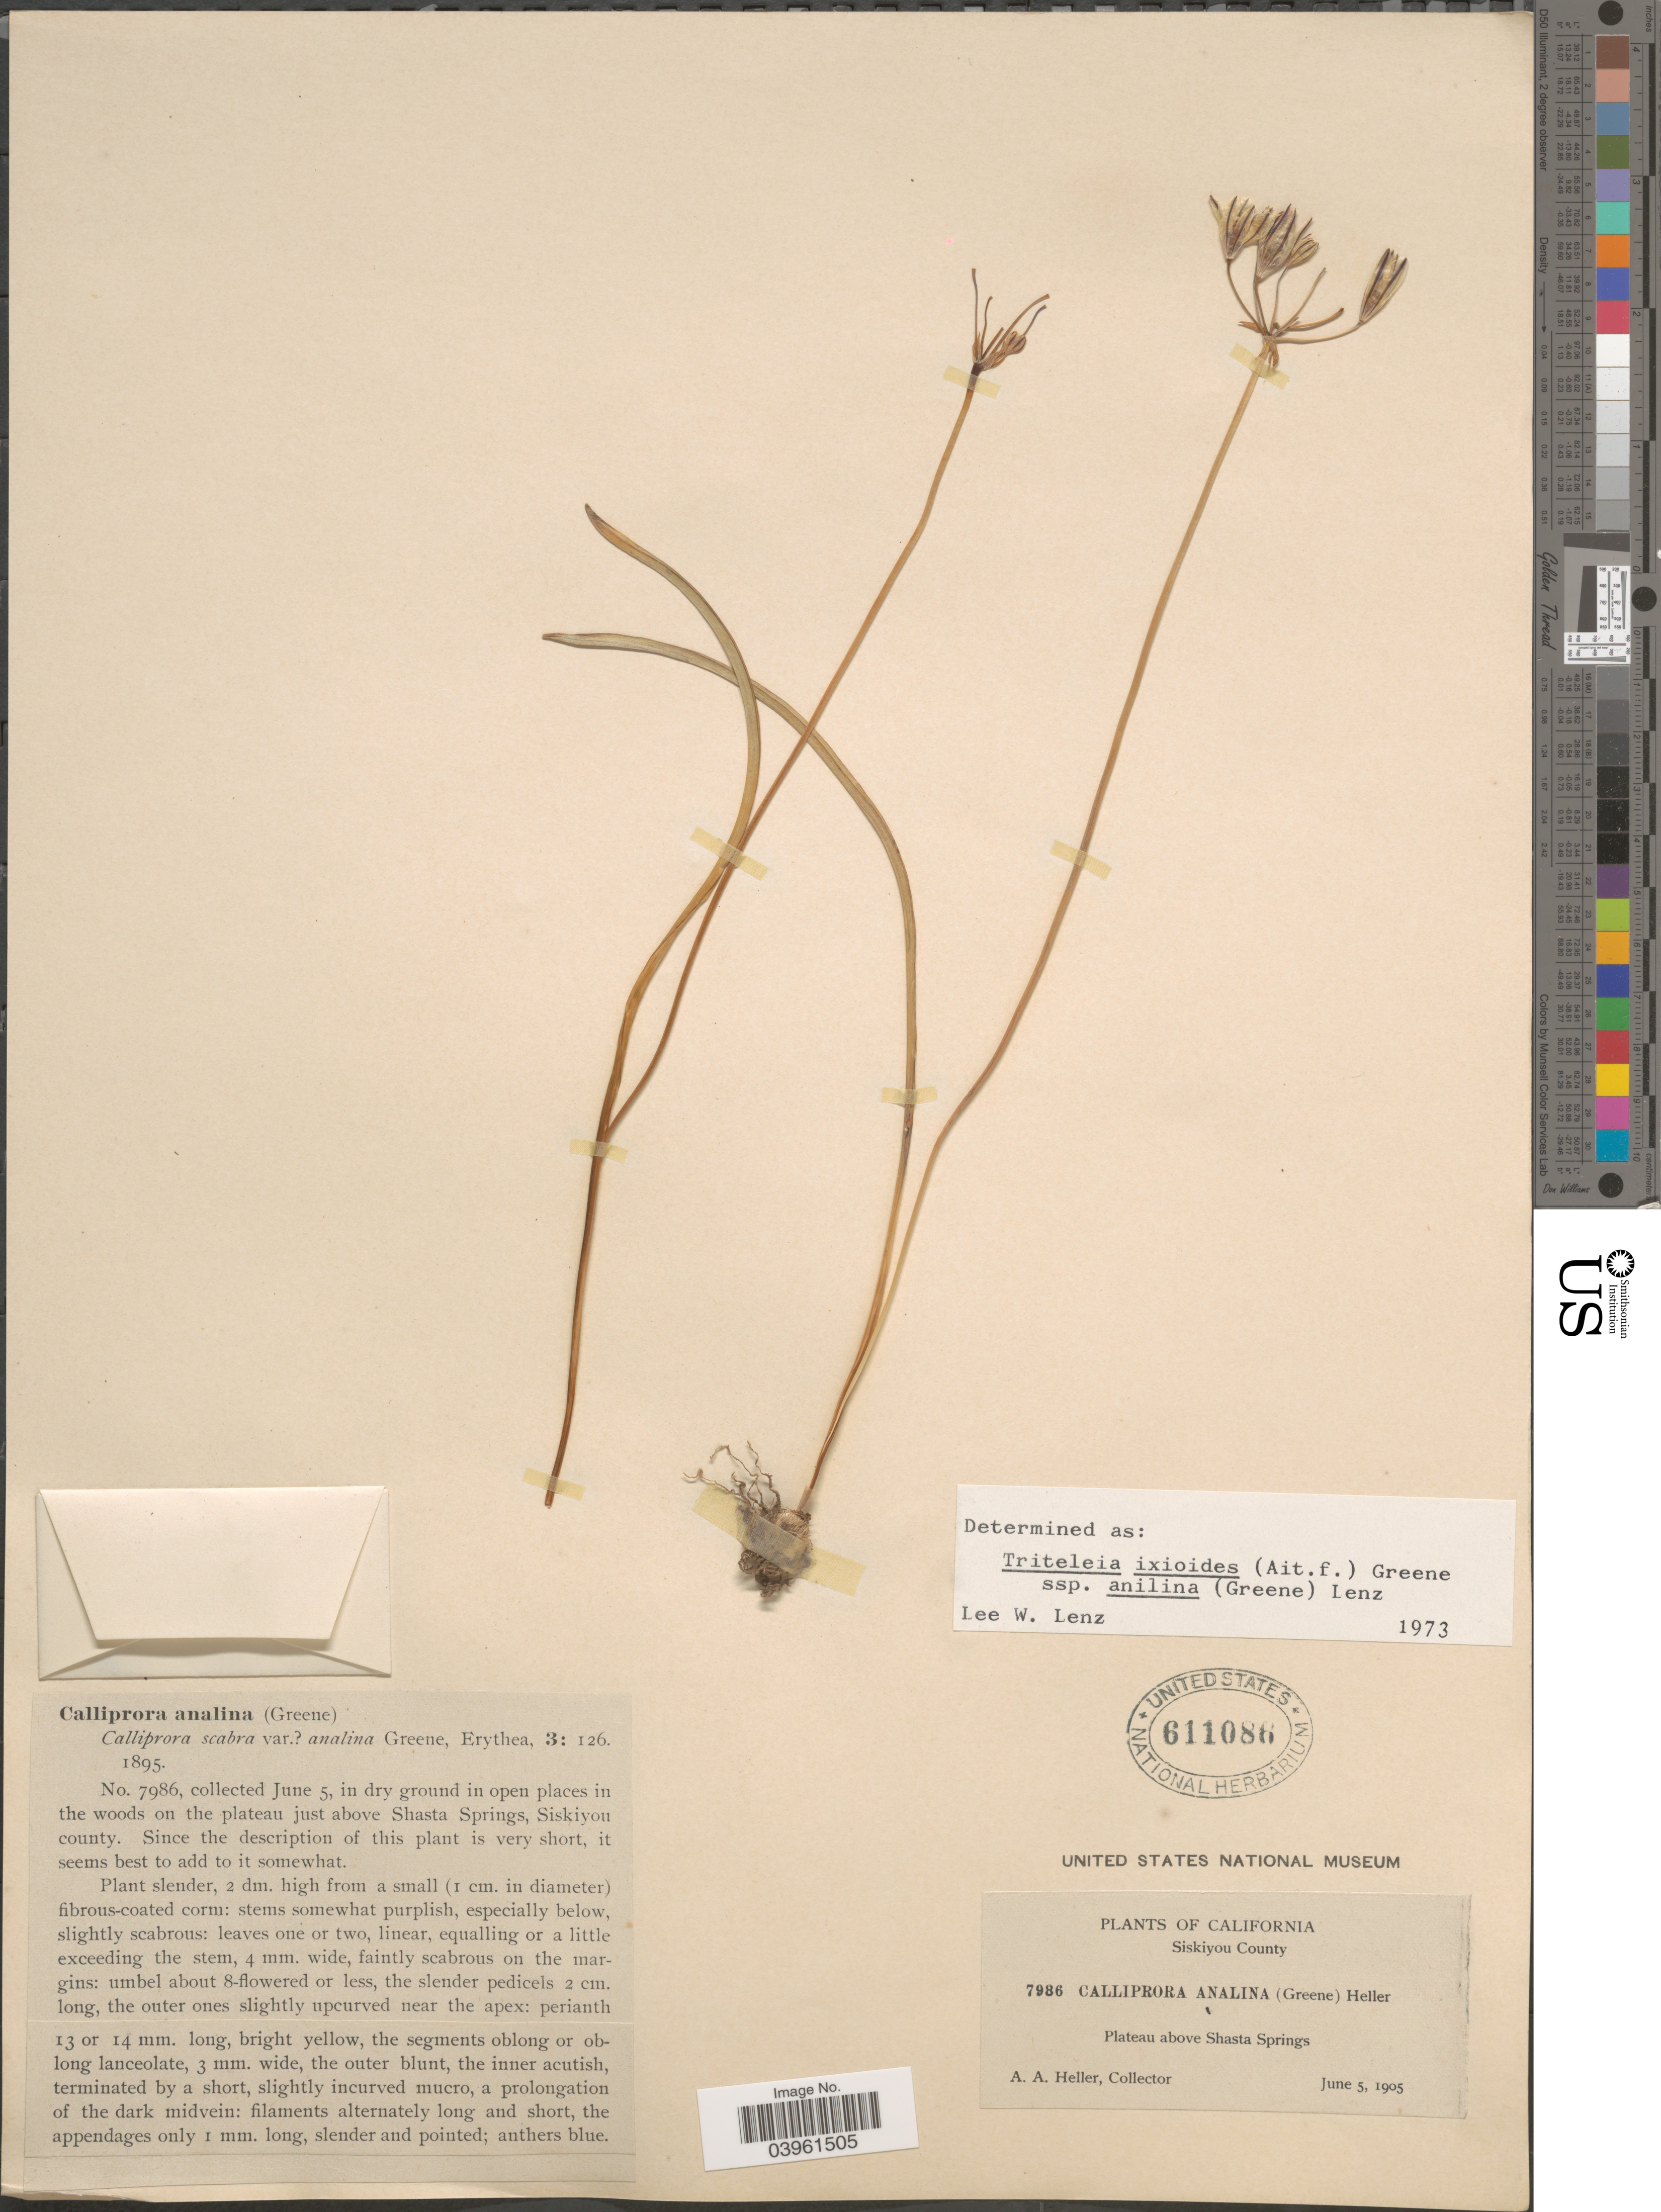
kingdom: Plantae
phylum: Tracheophyta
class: Liliopsida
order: Asparagales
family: Asparagaceae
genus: Triteleia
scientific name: Triteleia ixioides subsp. anilina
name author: (Greene) L.W. Lenz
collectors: A. A. Heller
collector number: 7986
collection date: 1905-06-05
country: United States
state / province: California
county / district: Siskiyou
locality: Siskiyou County. Plateau above Shasta Springs.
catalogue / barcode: US 611086